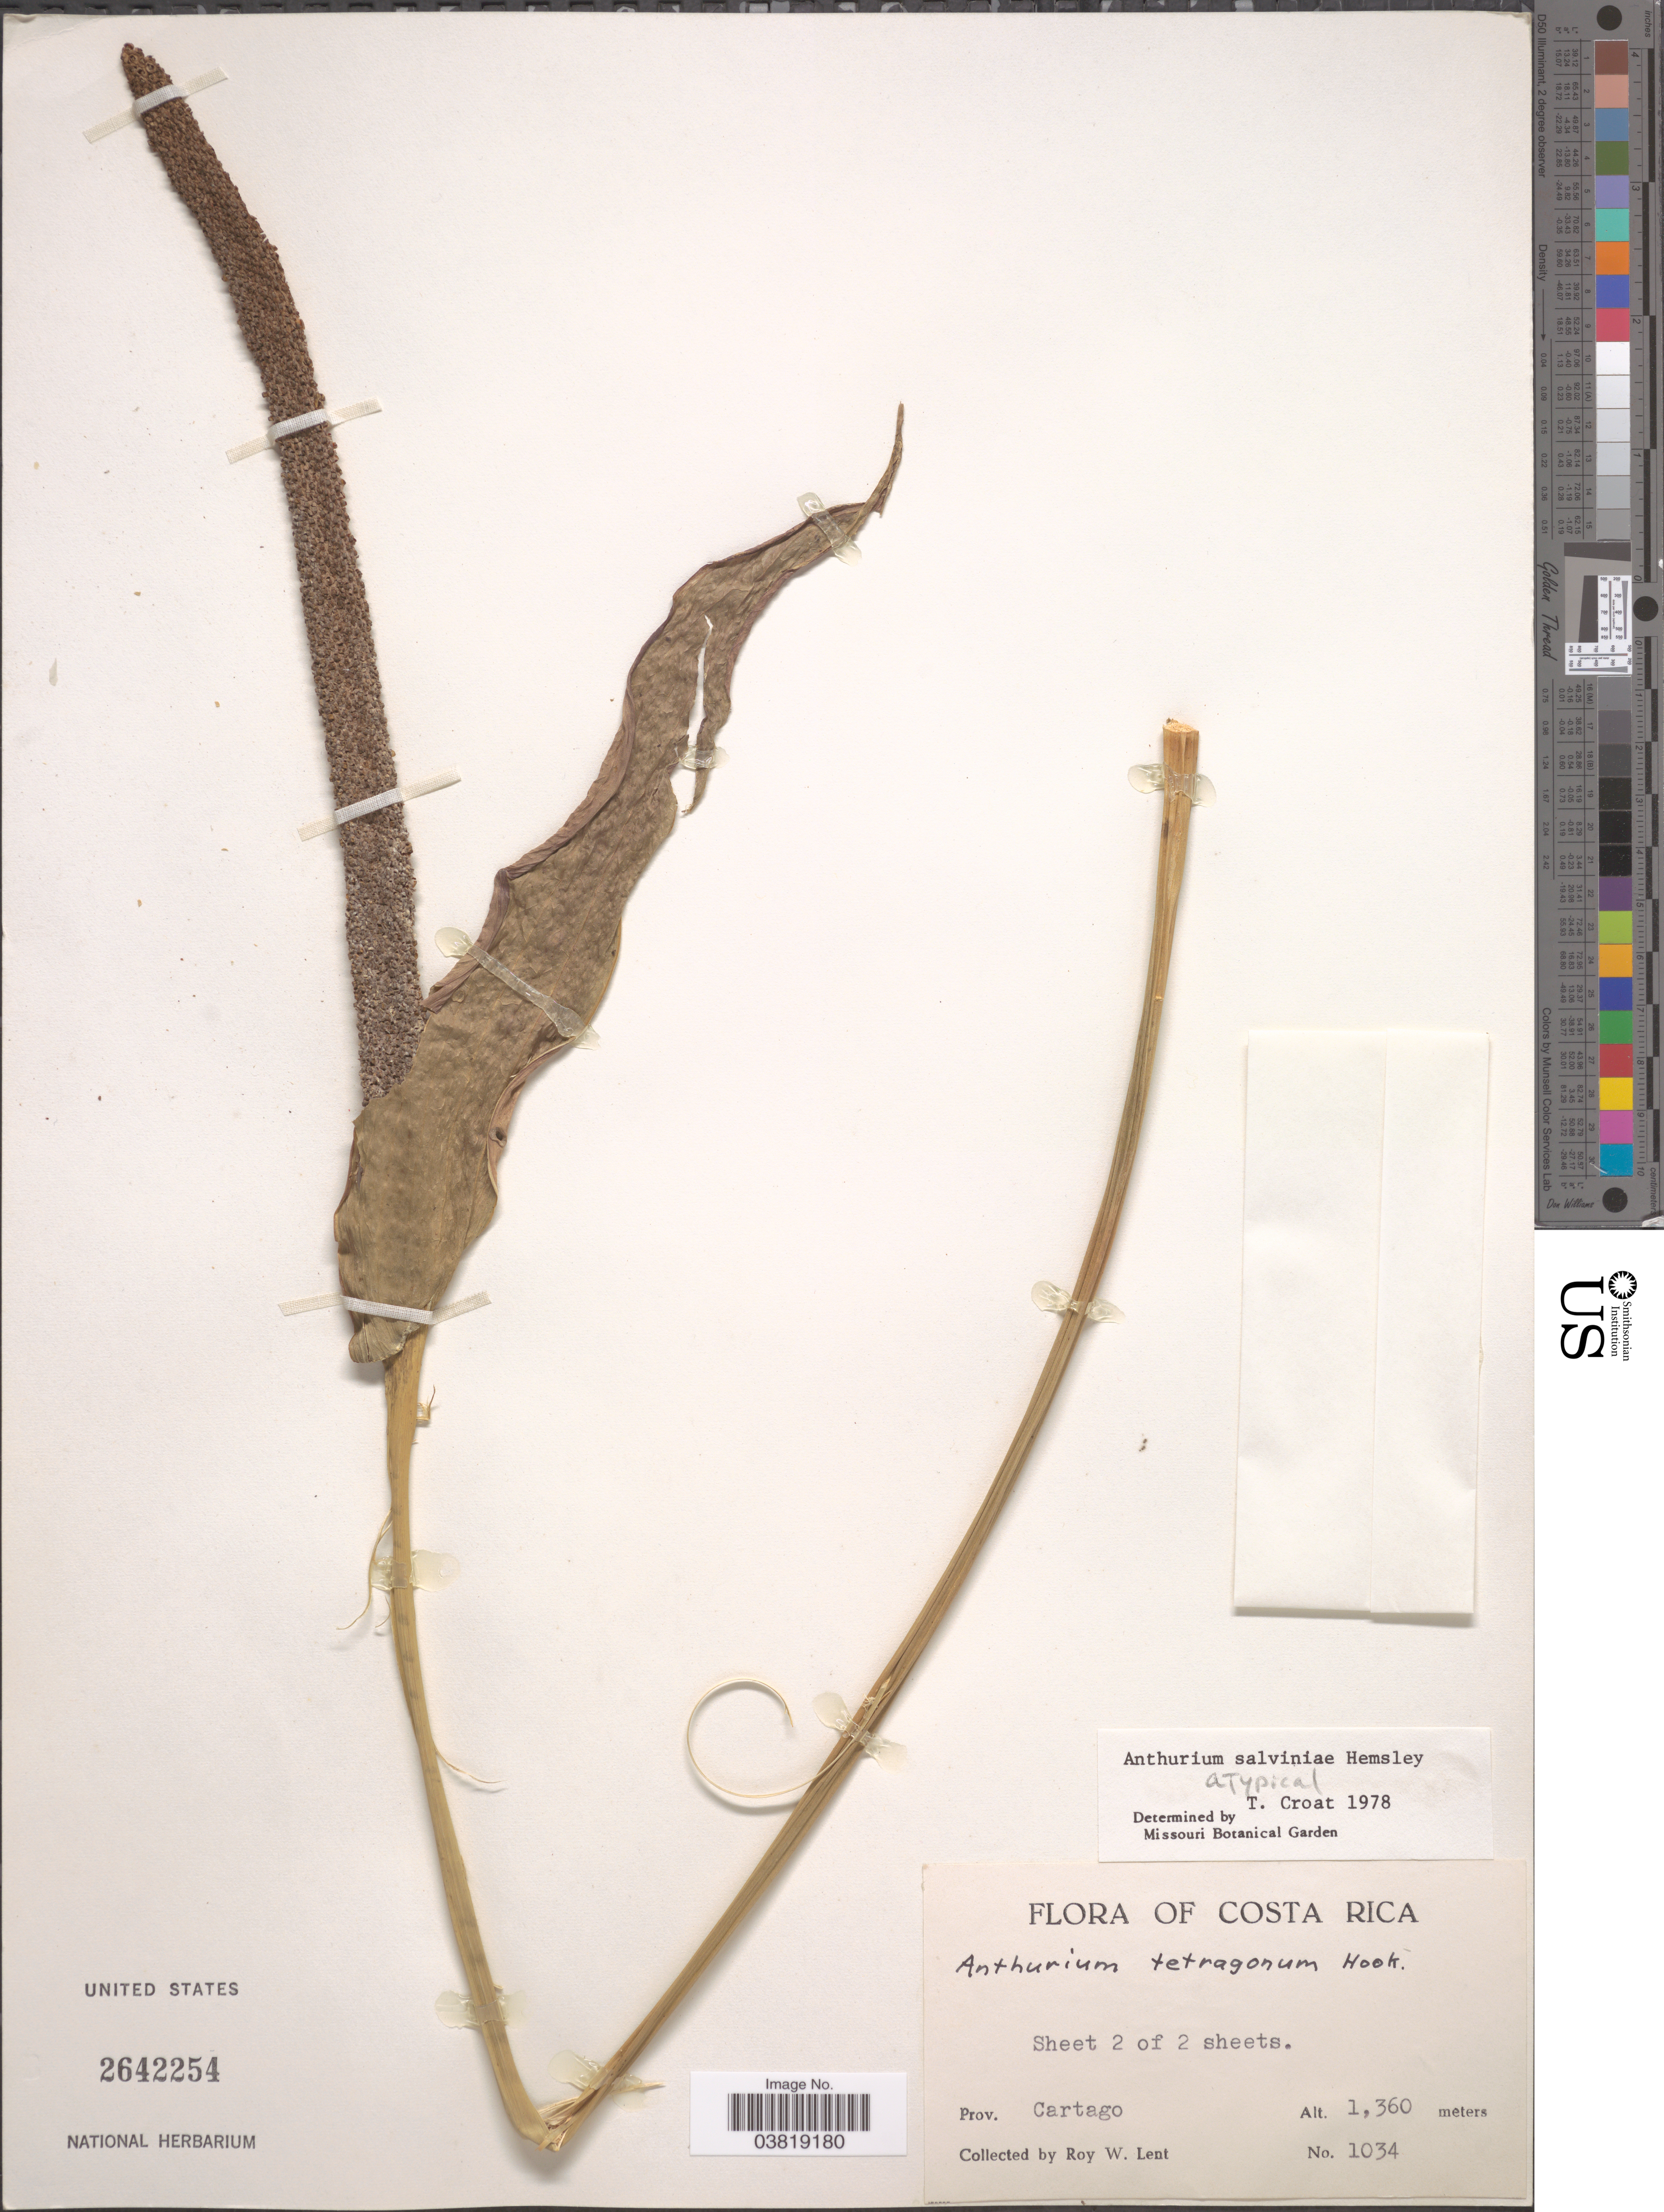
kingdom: Plantae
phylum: Tracheophyta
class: Liliopsida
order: Alismatales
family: Araceae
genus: Anthurium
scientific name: Anthurium salvinii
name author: Hemsl.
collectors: R. W. Lent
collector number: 1034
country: Costa Rica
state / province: Cartago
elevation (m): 1360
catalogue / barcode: US 2642254